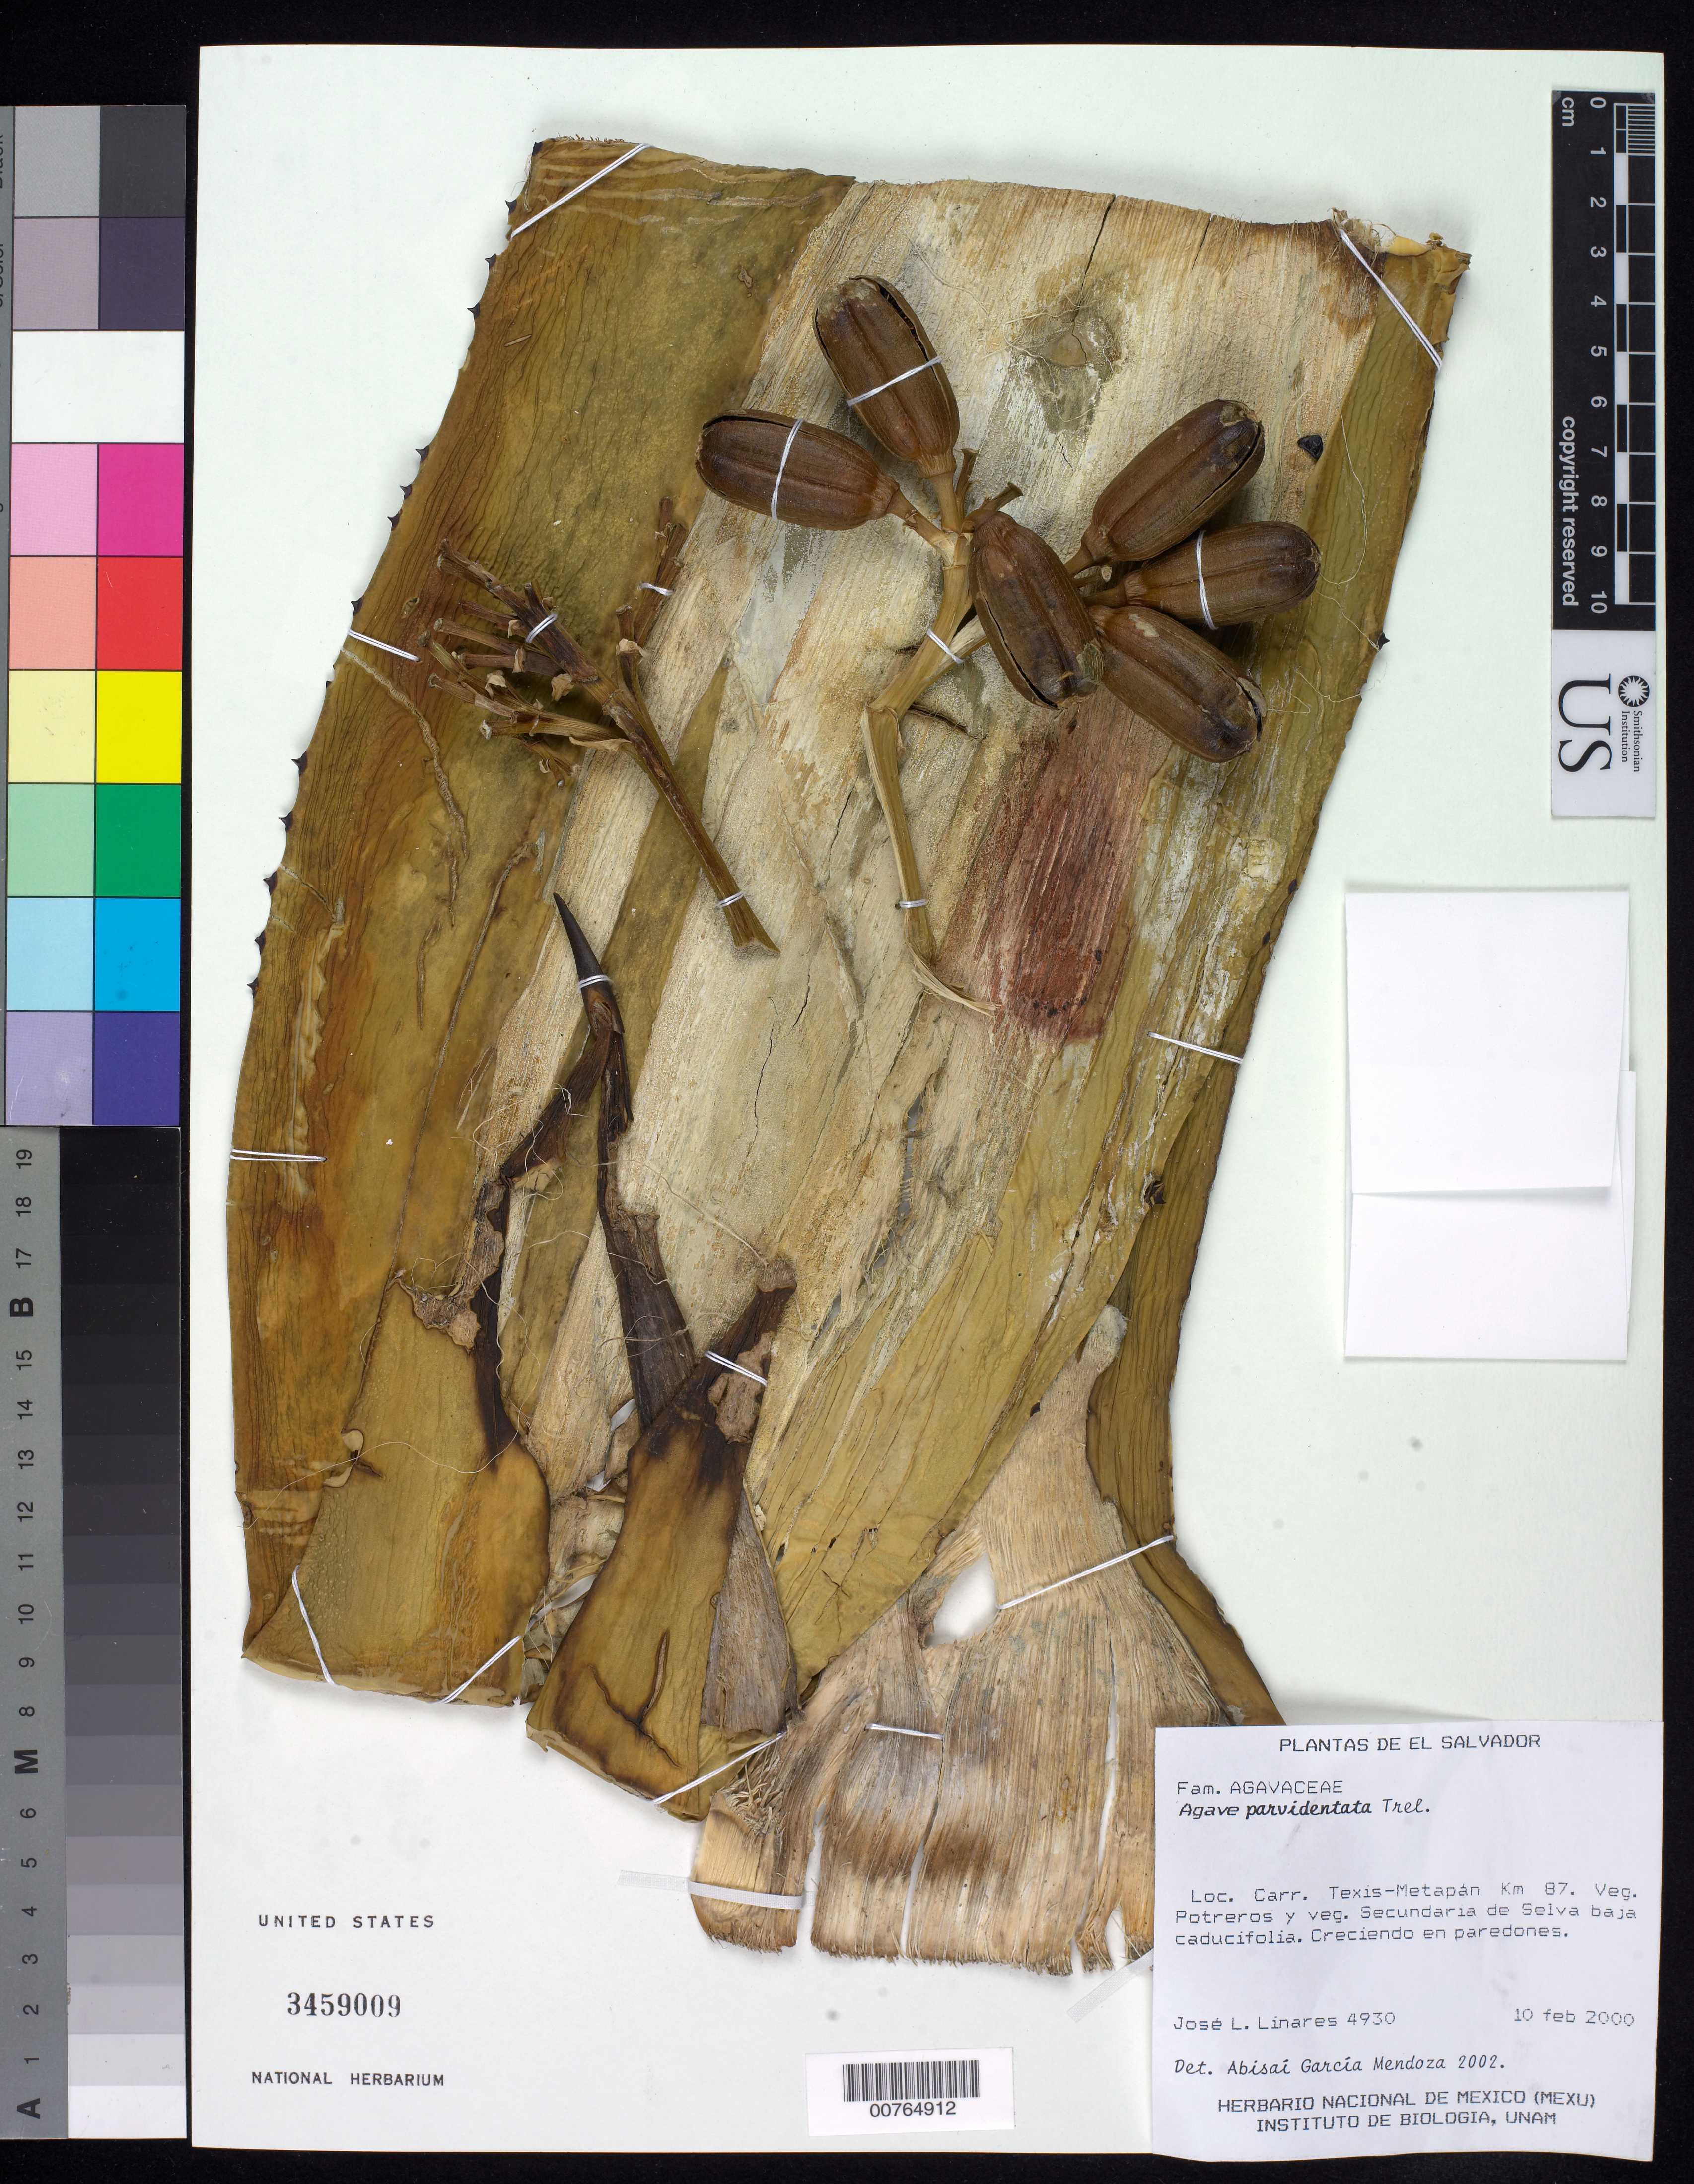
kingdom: Plantae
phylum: Tracheophyta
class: Liliopsida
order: Asparagales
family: Asparagaceae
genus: Agave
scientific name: Agave parvidentata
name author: Trel.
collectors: J. Linares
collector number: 4930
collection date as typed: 10 Feb 2000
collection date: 2000-02-10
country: El Salvador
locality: Carr. Texis-Metapan.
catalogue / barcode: US 3459009